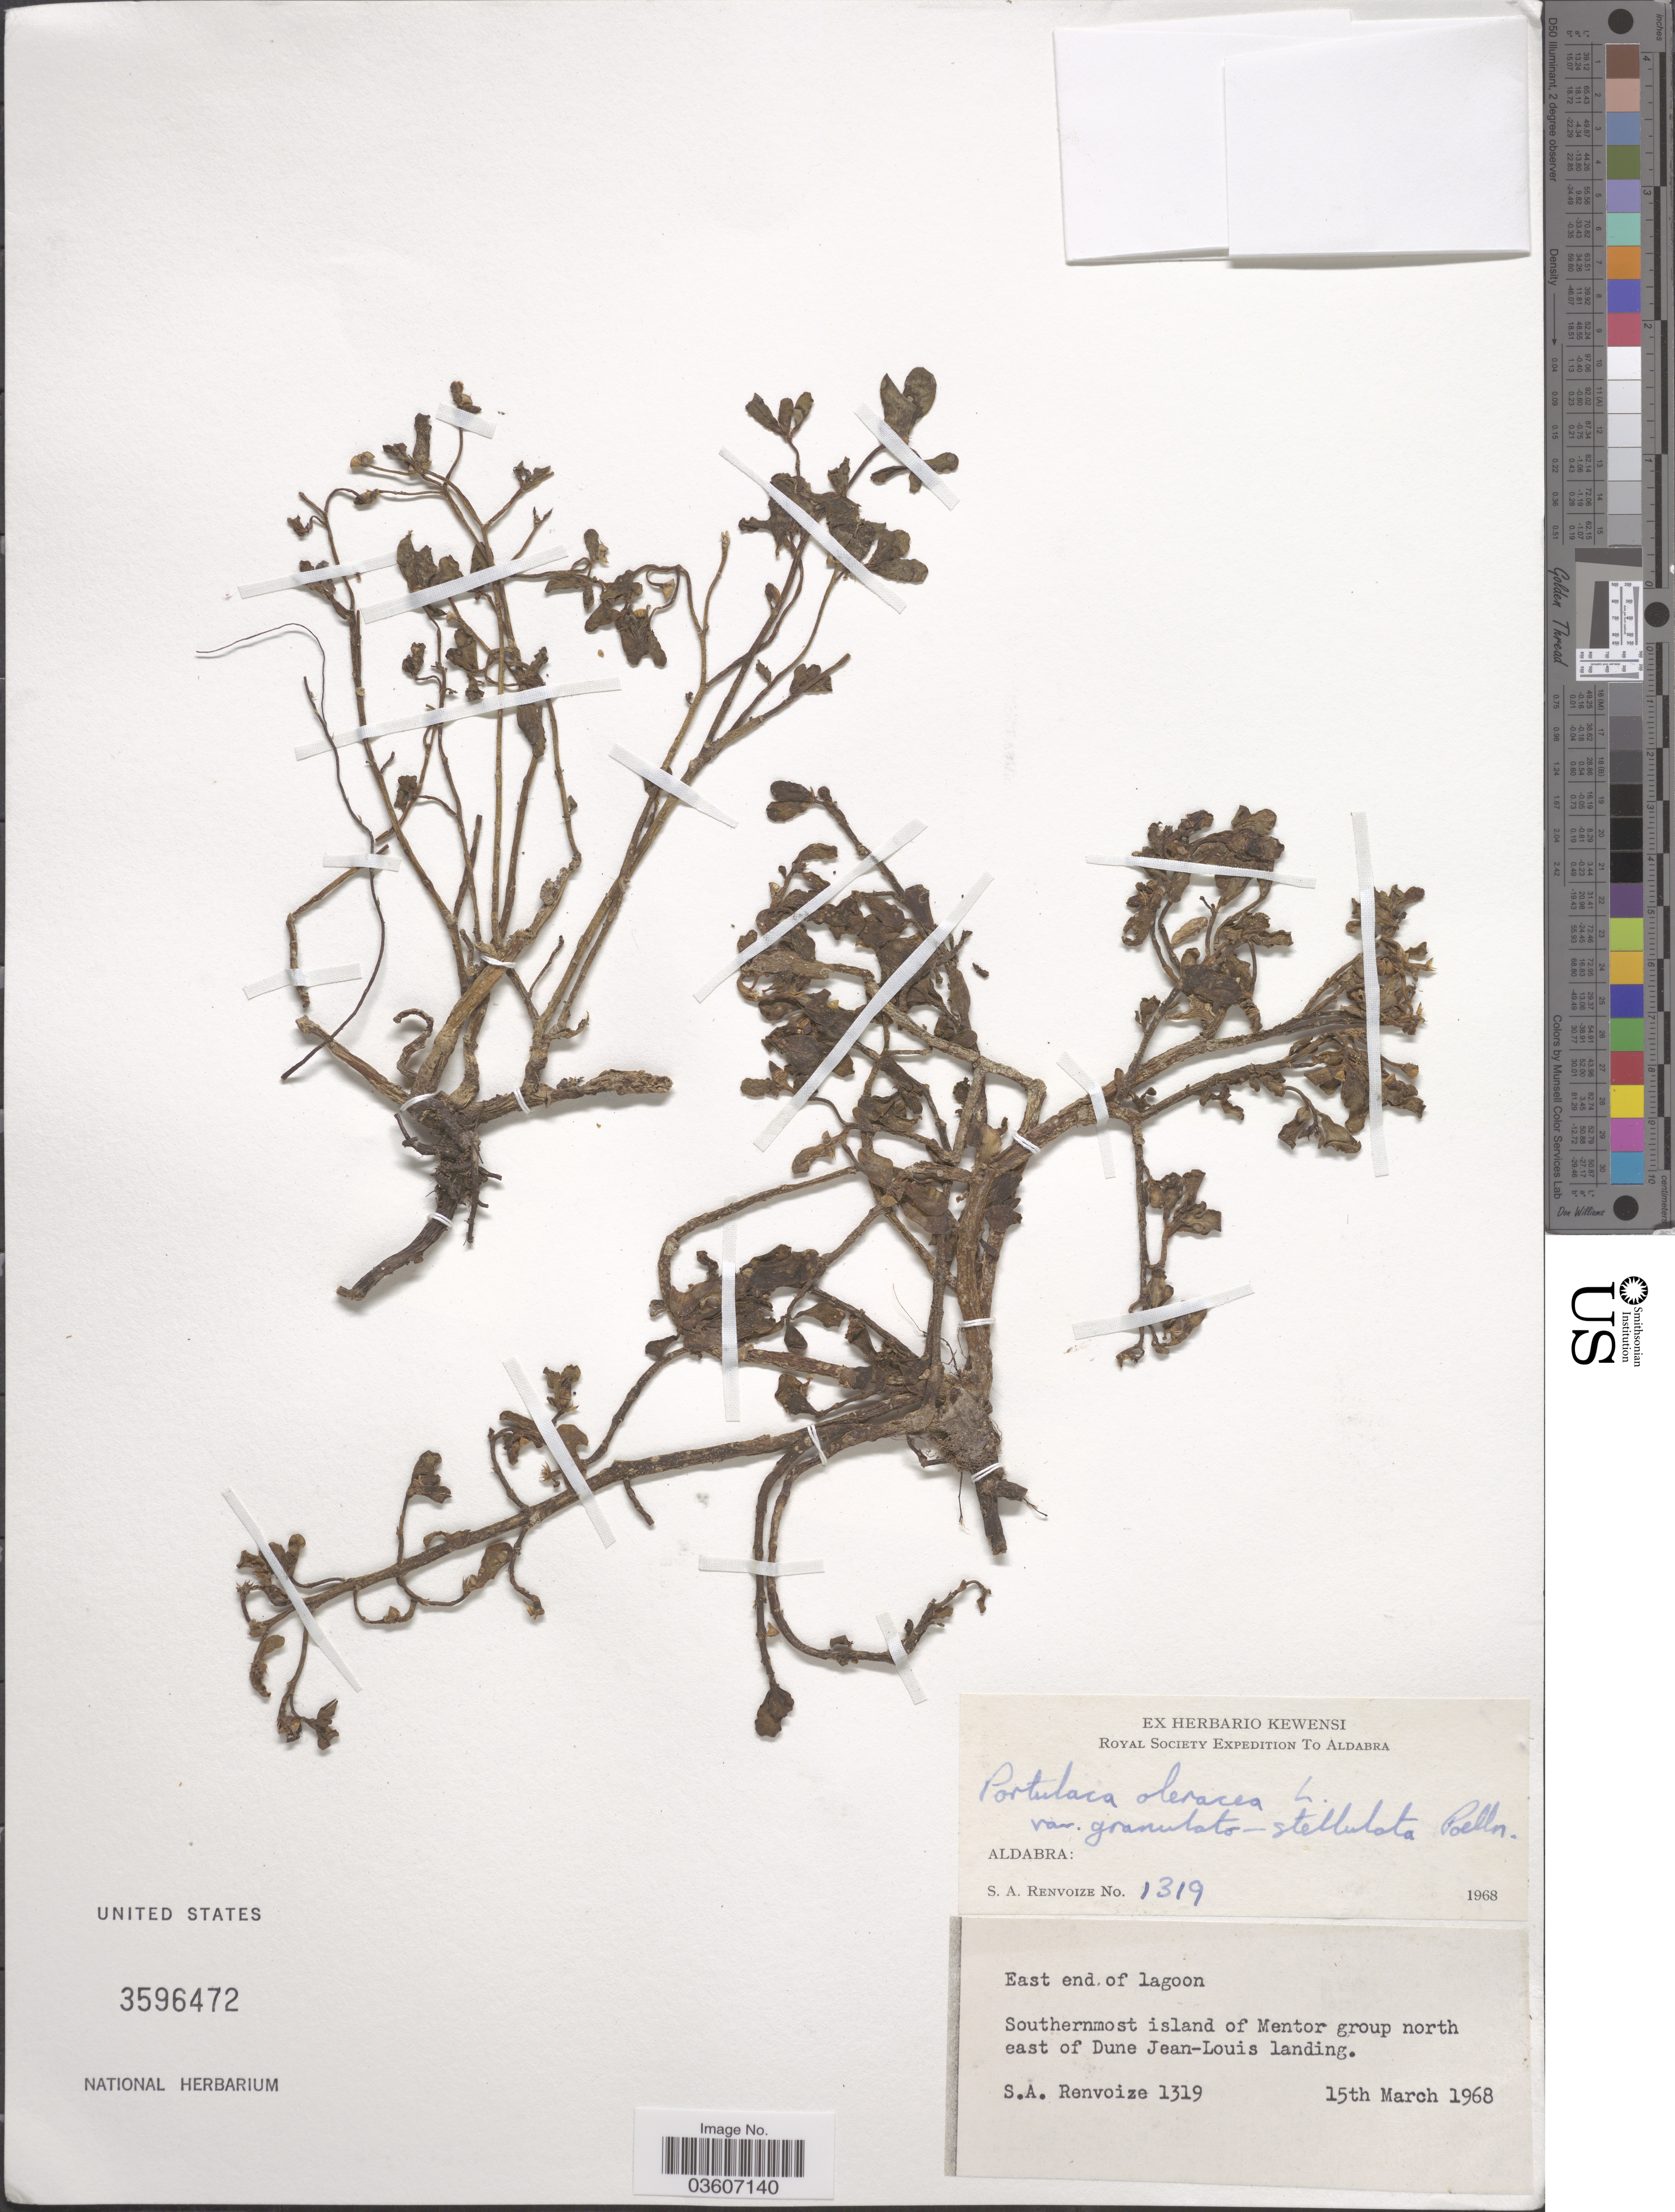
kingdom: Plantae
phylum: Tracheophyta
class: Magnoliopsida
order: Caryophyllales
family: Portulacaceae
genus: Portulaca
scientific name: Portulaca oleracea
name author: L.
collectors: S. A. Renvoize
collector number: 1319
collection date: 1968-03-15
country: Seychelles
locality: Aldabra. East end of lagoon. Southernmost island of Mentor group north east of Dune Jean-Louis landing.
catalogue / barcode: US 3596472